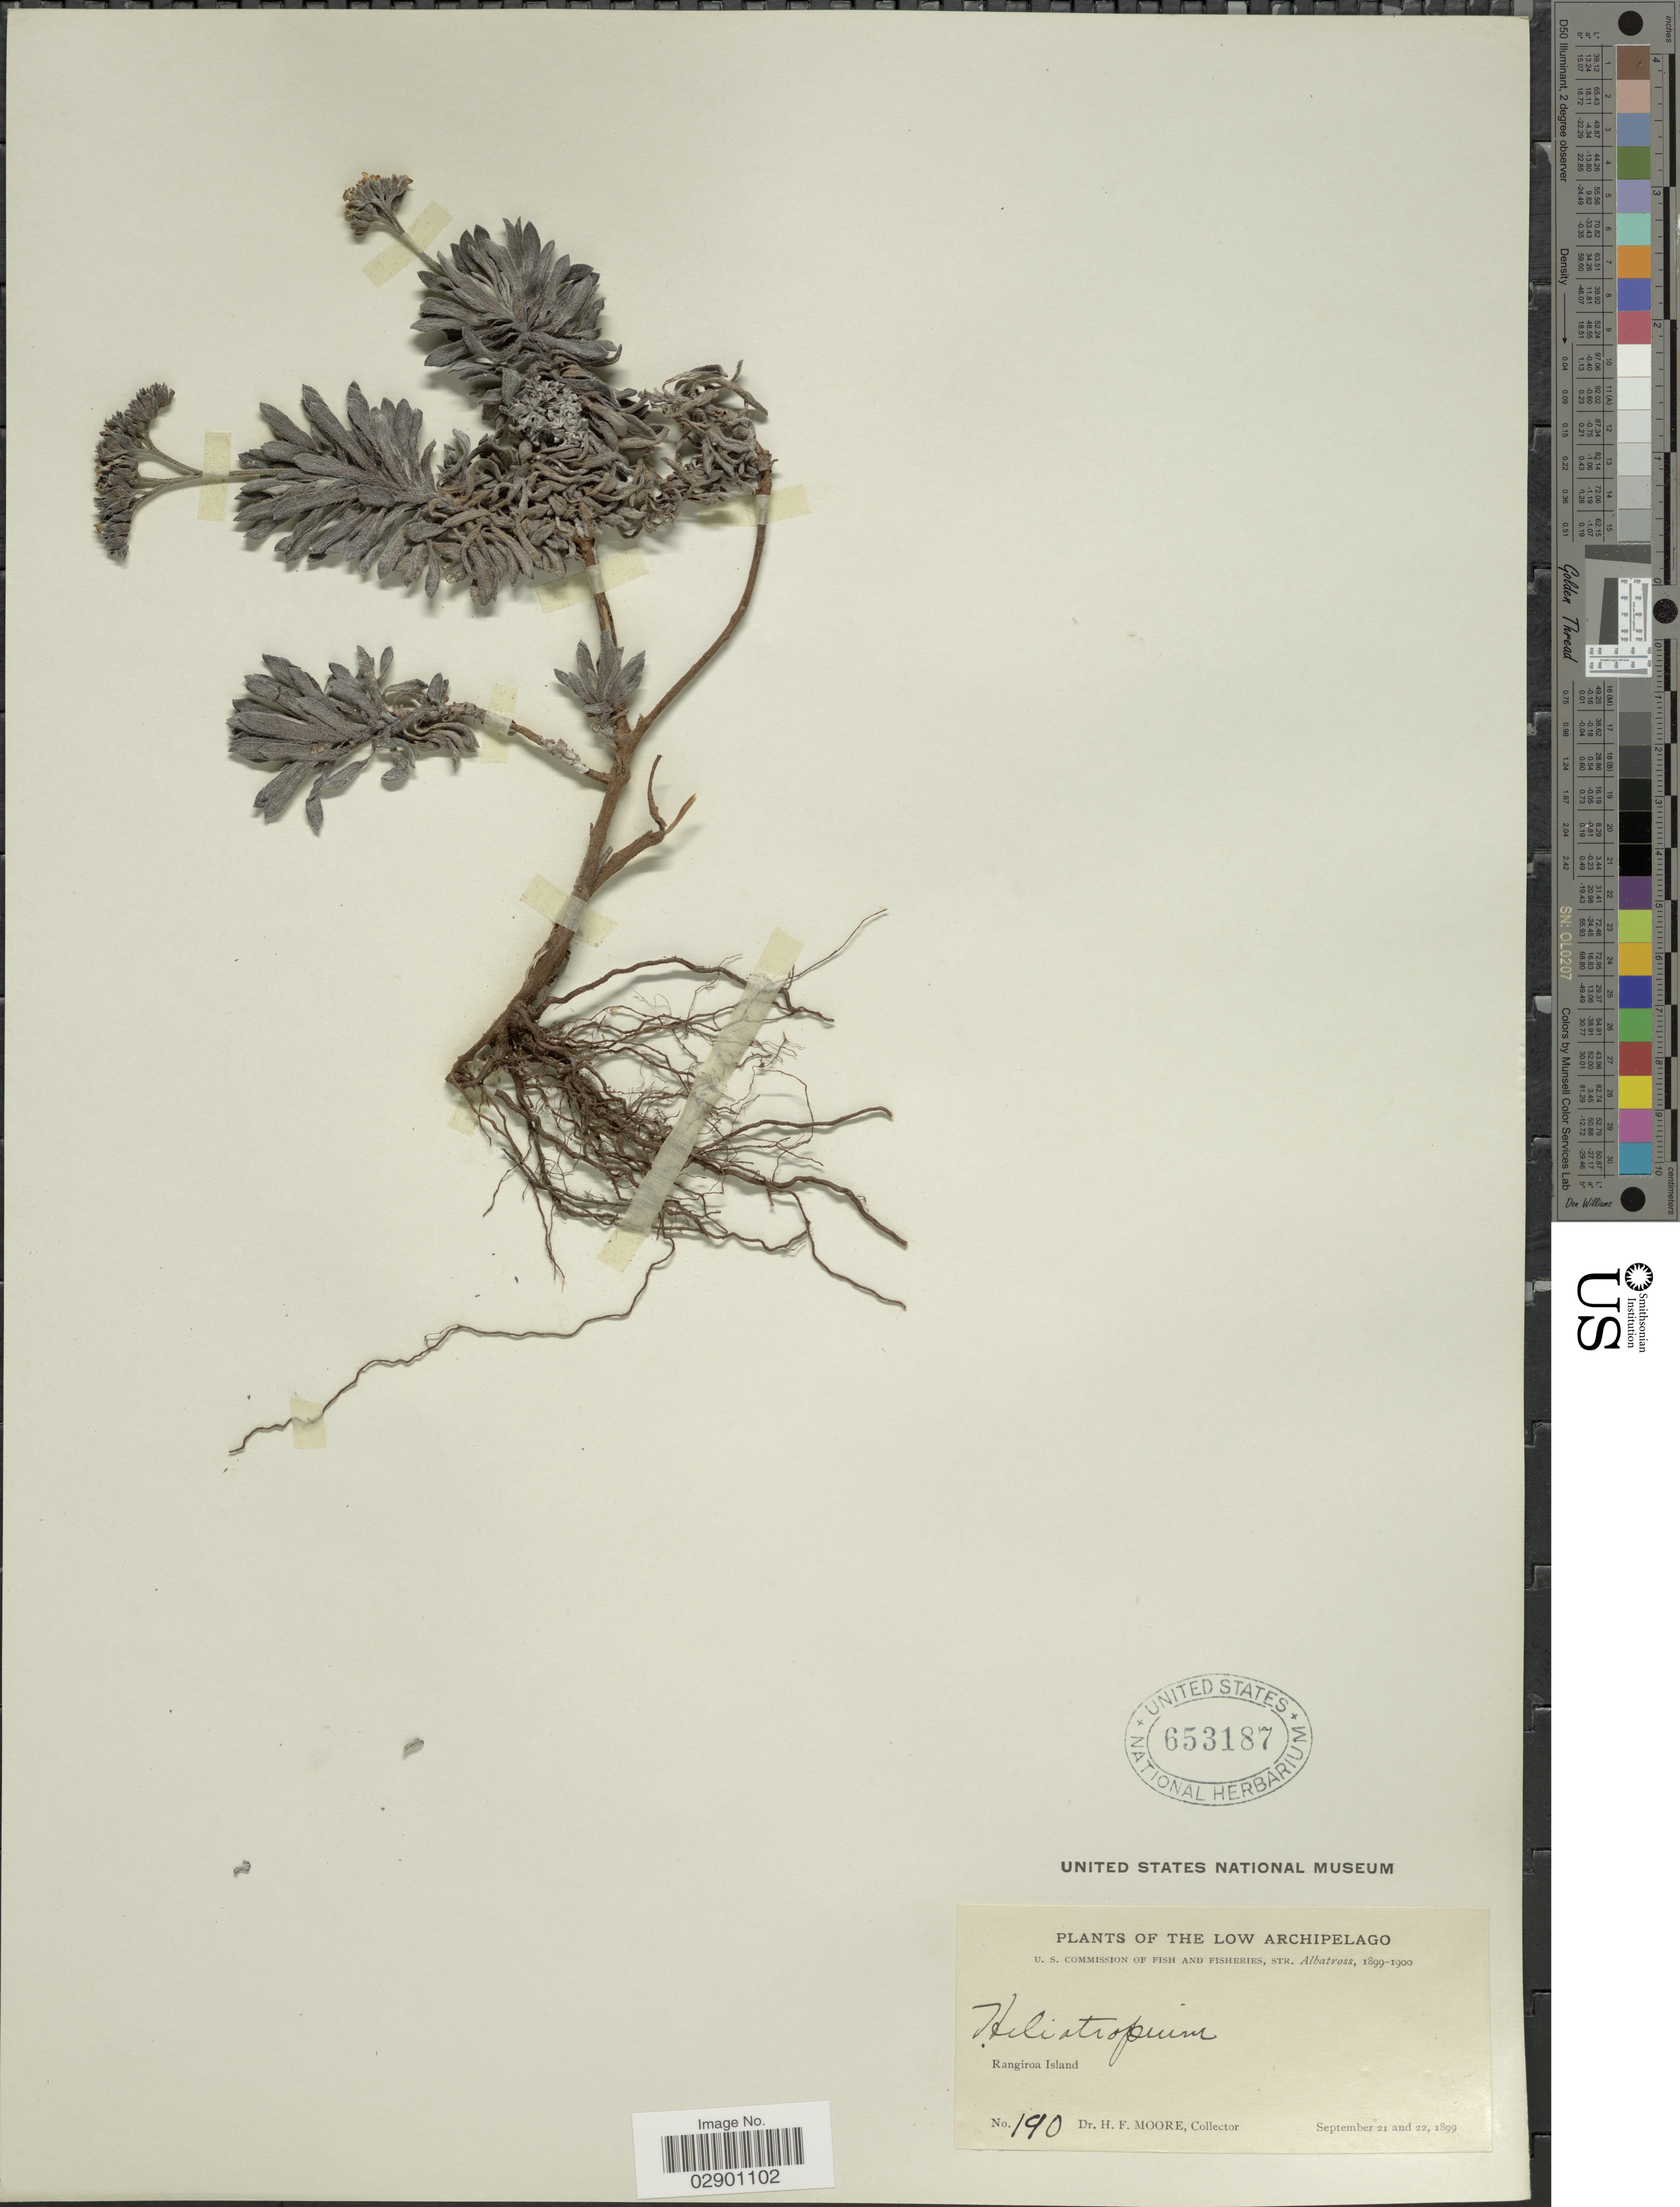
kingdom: Plantae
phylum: Tracheophyta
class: Magnoliopsida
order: Boraginales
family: Heliotropiaceae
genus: Heliotropium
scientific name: Heliotropium anomalum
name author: Hook. & Arn.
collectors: H. F. Moore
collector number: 190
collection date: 1899-09-21/1899-09-22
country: French Polynesia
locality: The Low Archipelago. Rangiroa Island.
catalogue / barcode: US 653187